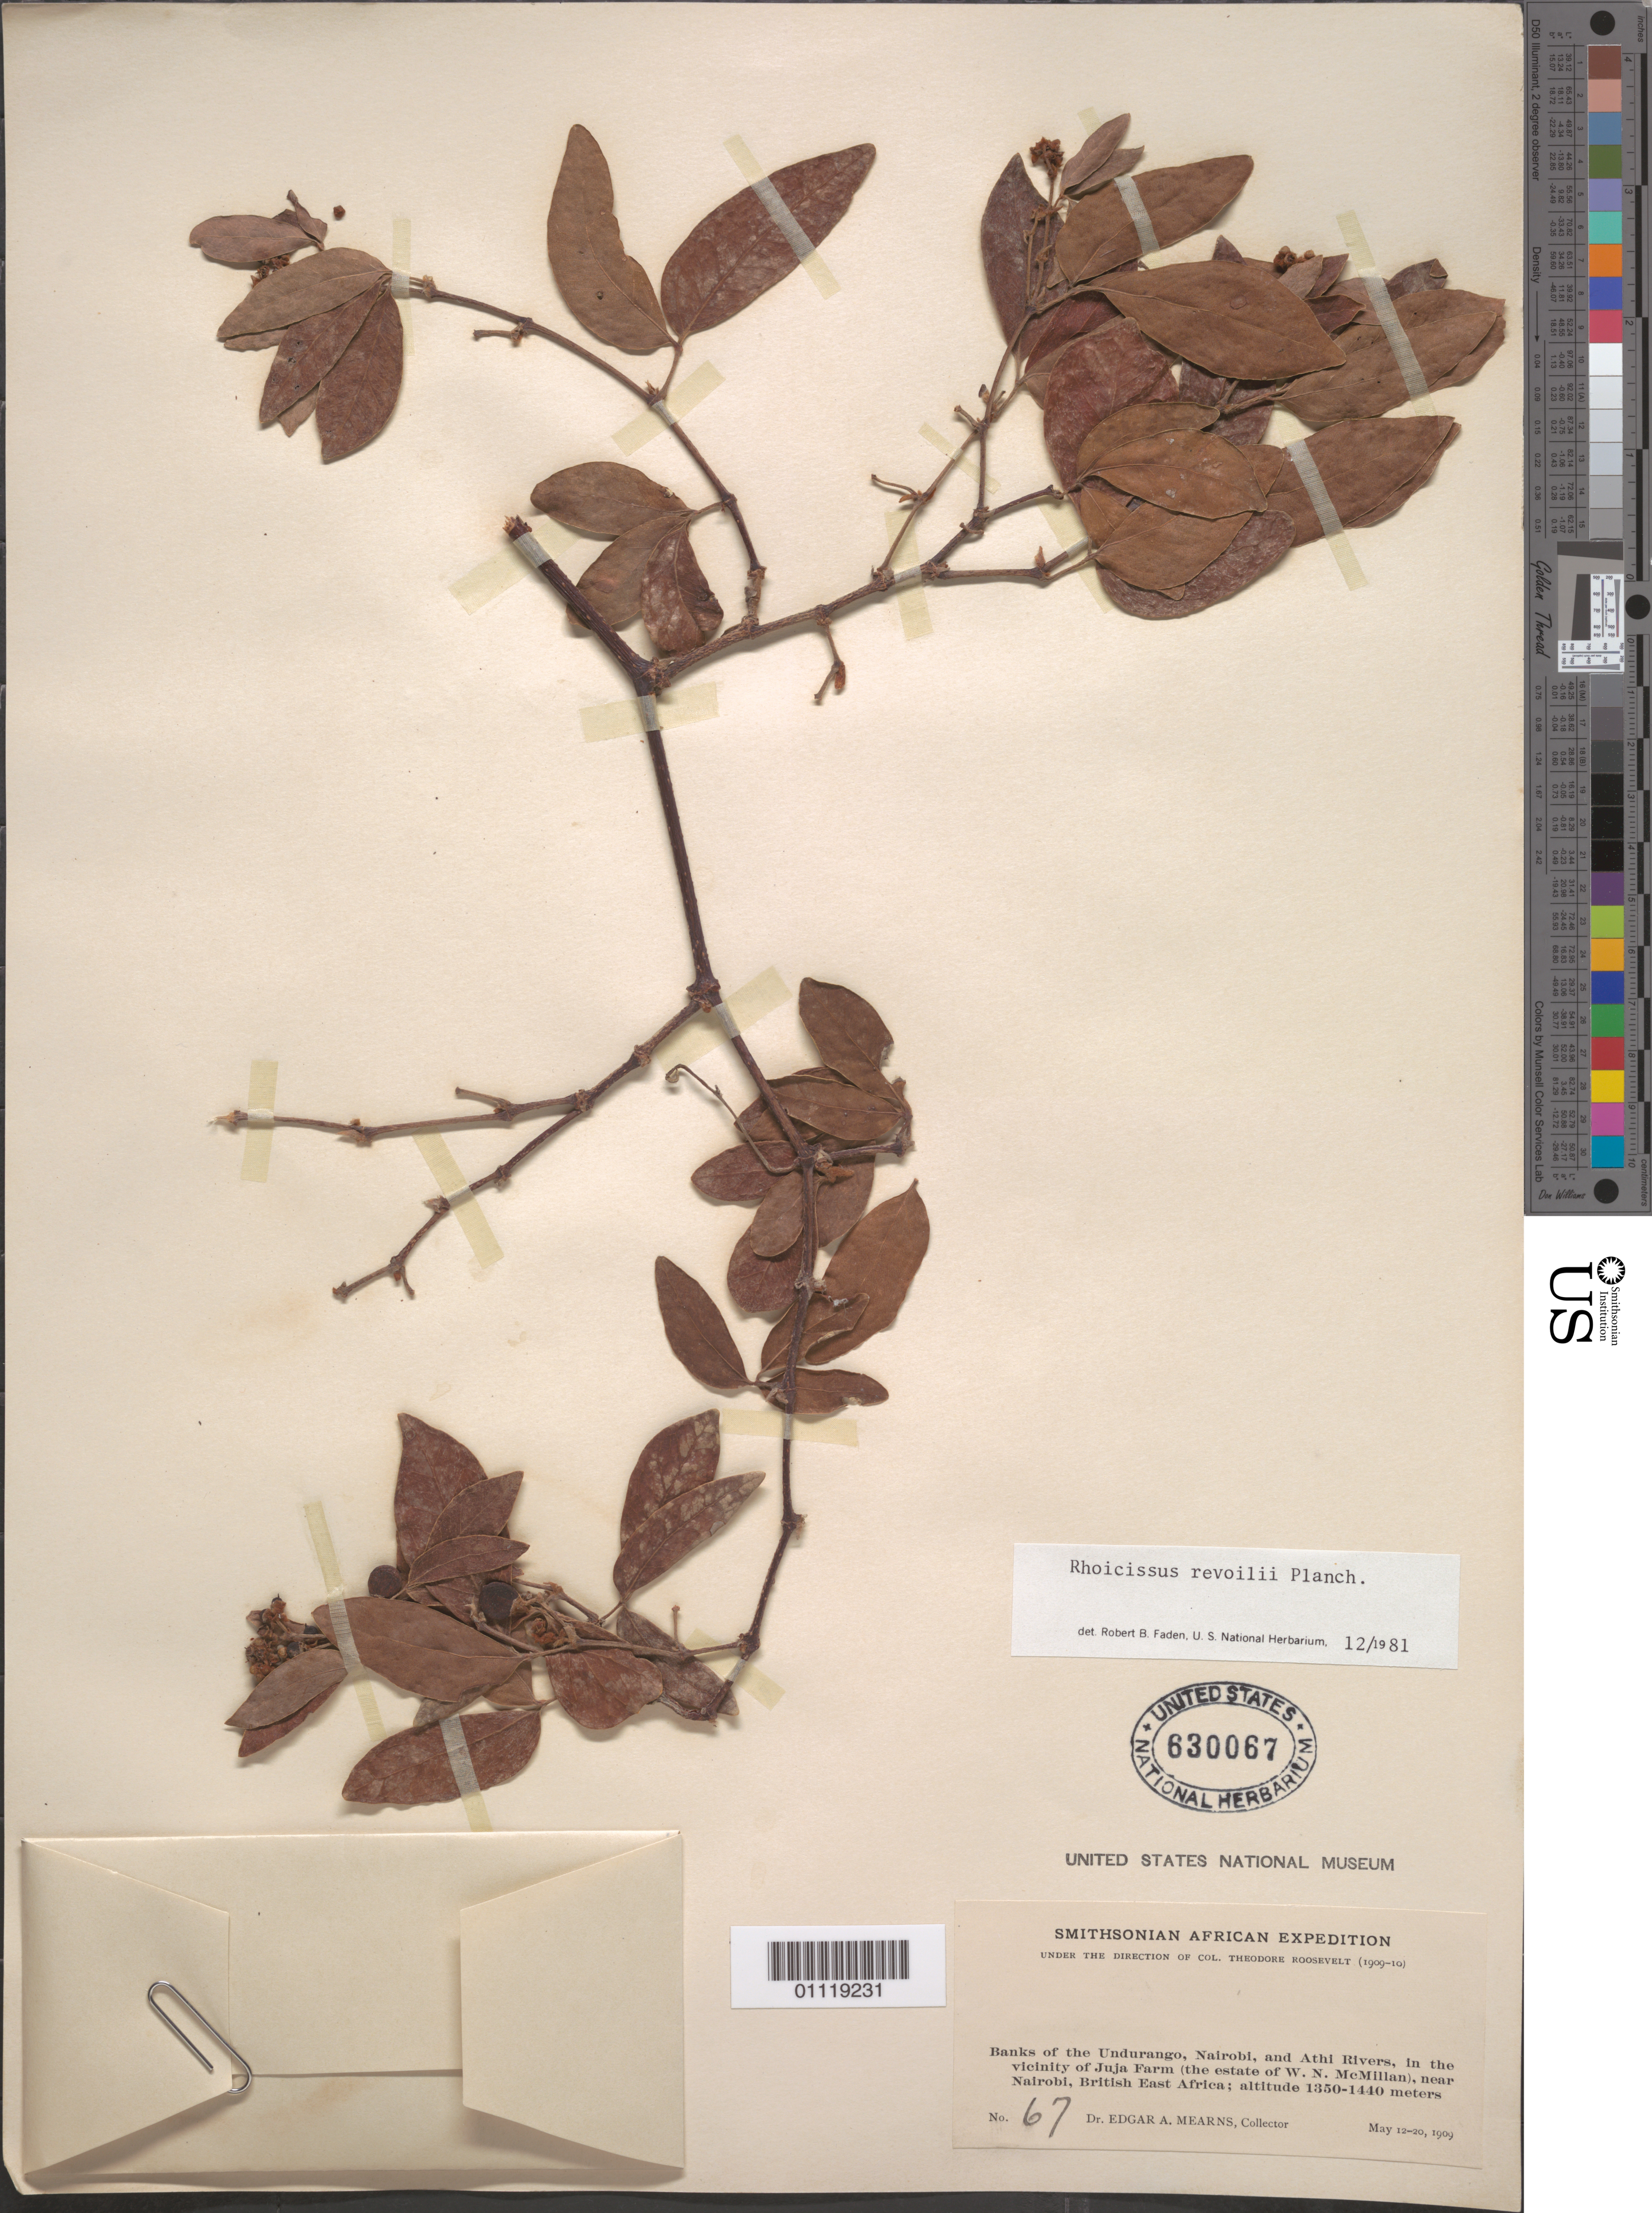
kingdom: Plantae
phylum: Tracheophyta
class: Magnoliopsida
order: Vitales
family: Vitaceae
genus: Rhoicissus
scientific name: Rhoicissus revoilii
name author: Planch.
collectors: E. A. Mearns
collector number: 67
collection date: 1909-05-12/1909-05-20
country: Kenya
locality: Nairobi, and Athi Rivers, in the vicinity of Juja Farm, the estate of WN McMillan, near Nairobi, British E Africa.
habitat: Banks of the Undurango.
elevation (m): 1350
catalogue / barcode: US 630067